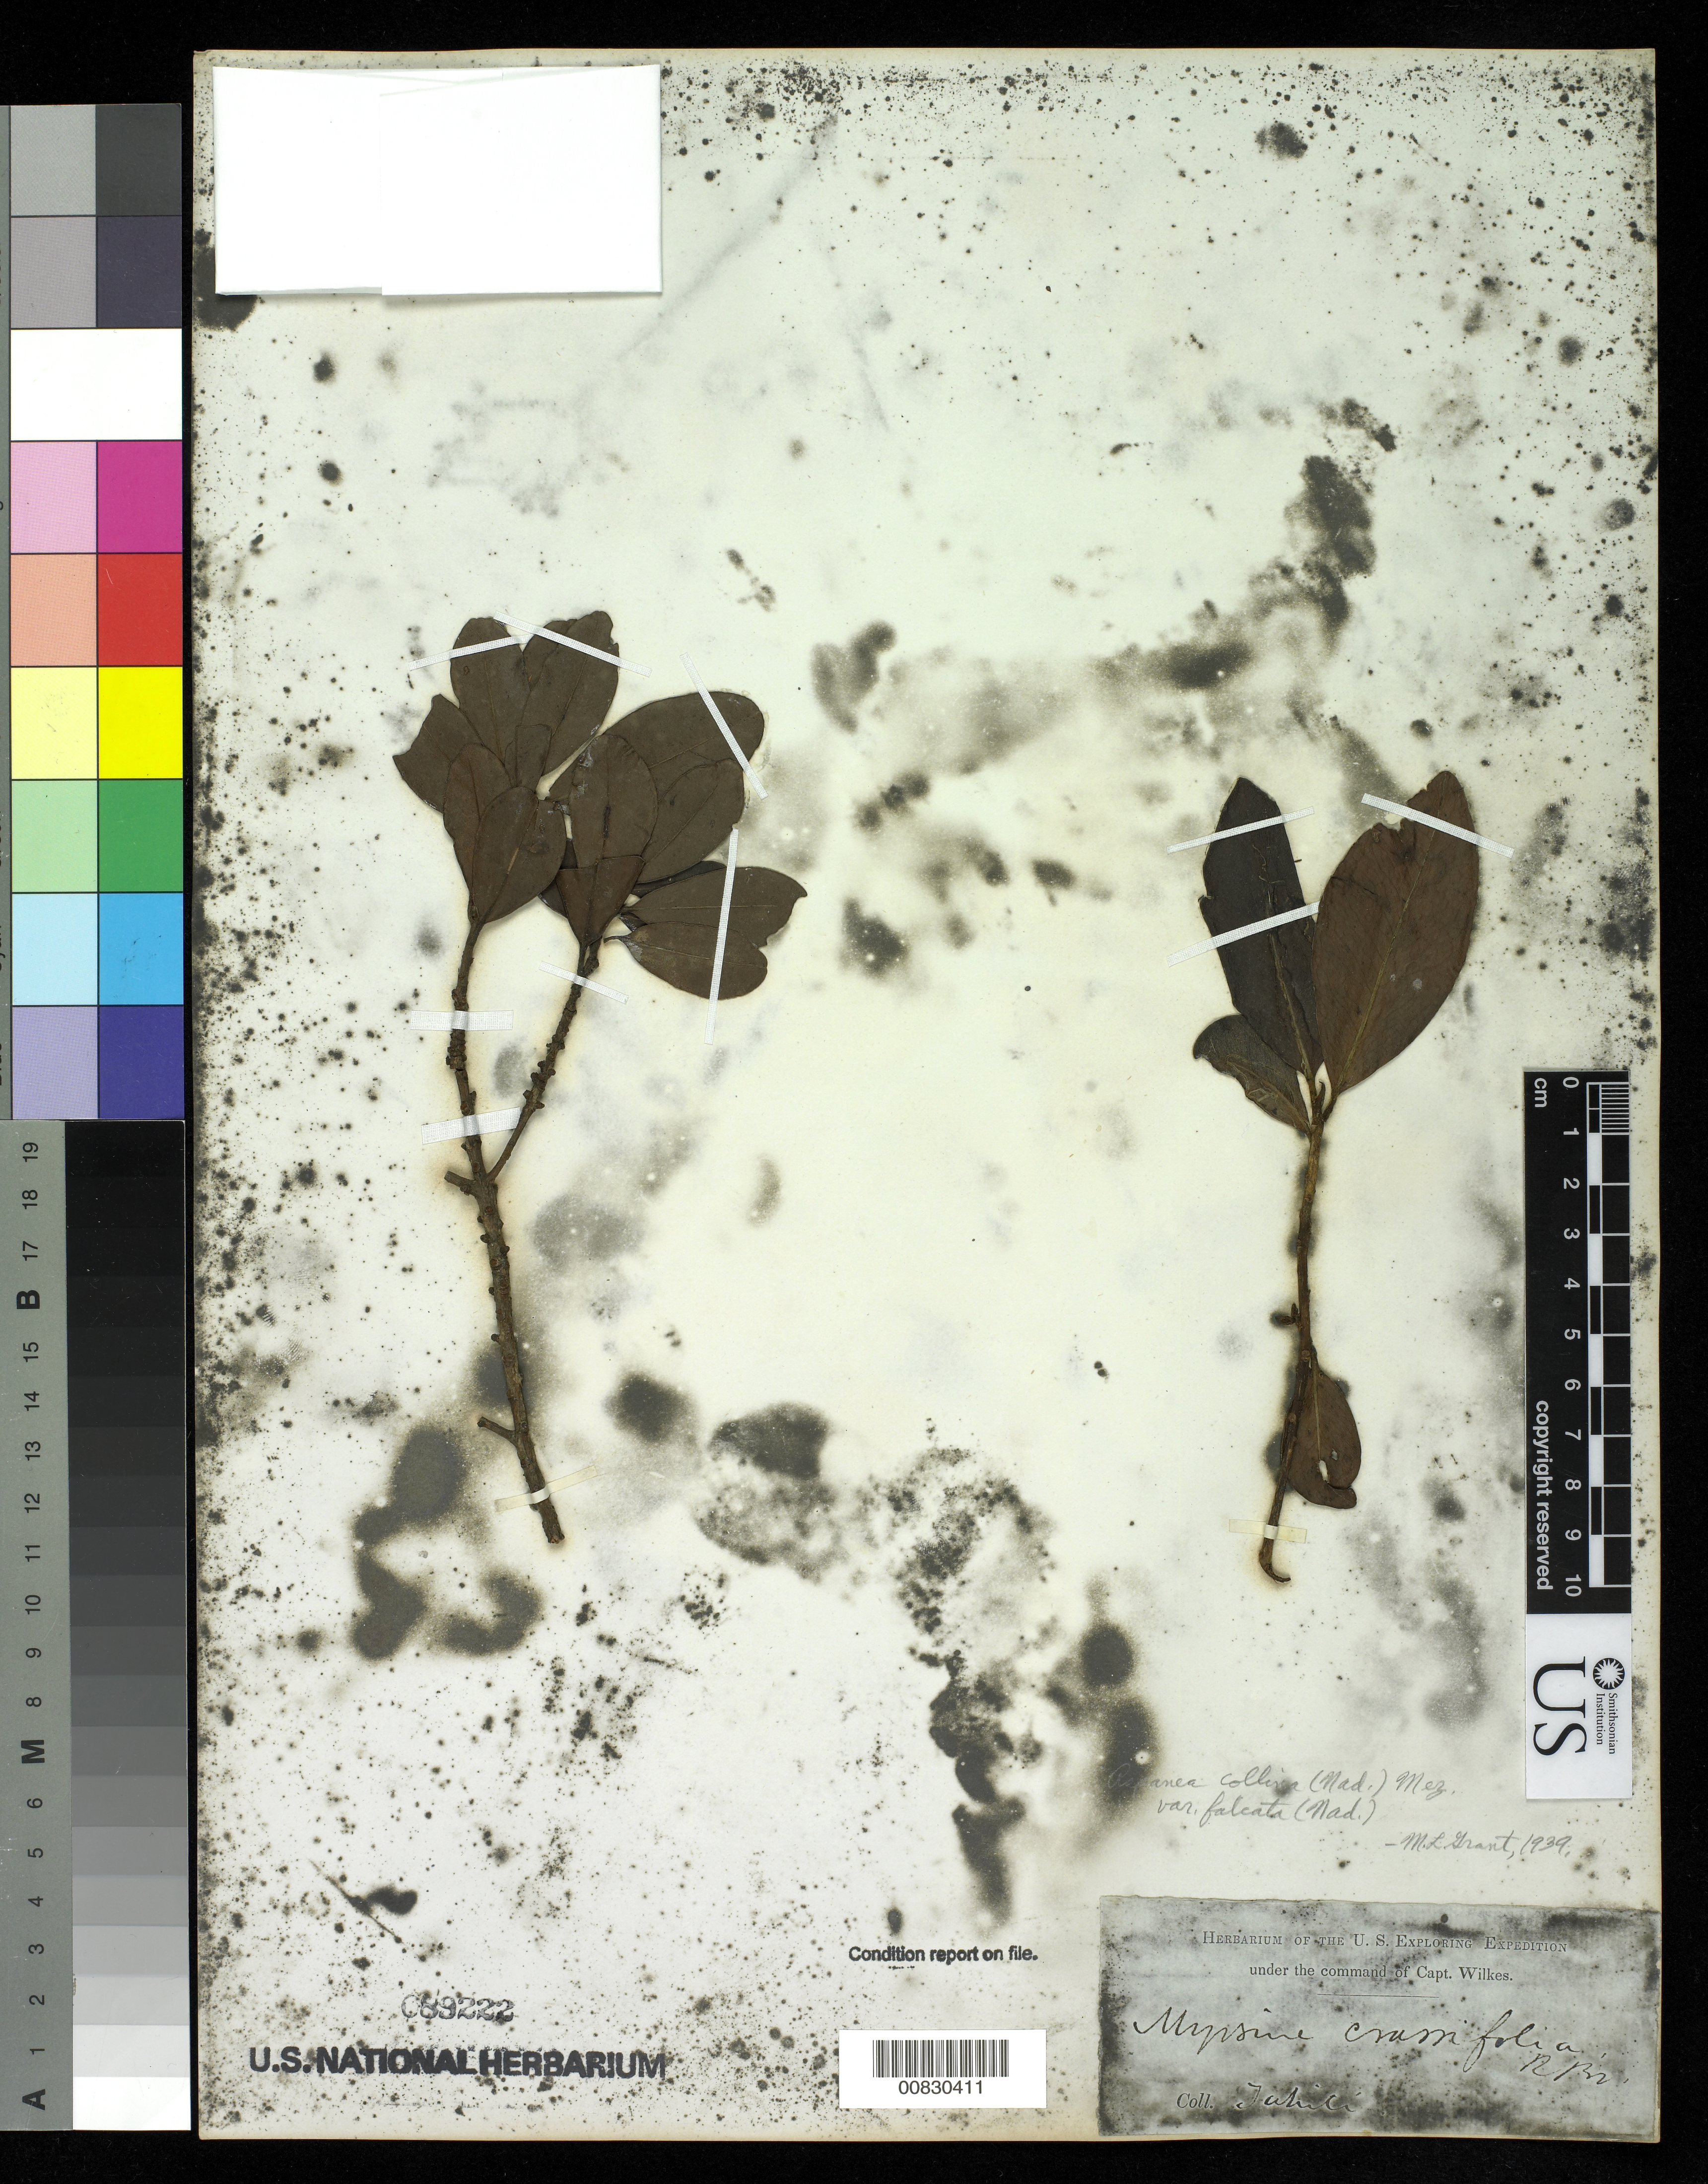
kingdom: Plantae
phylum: Tracheophyta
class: Magnoliopsida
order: Ericales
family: Primulaceae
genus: Myrsine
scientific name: Myrsine crassifolia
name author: R. Br.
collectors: Wilkes Explor. Exped.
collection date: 1838/1842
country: French Polynesia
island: Tahiti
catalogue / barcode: US 89222